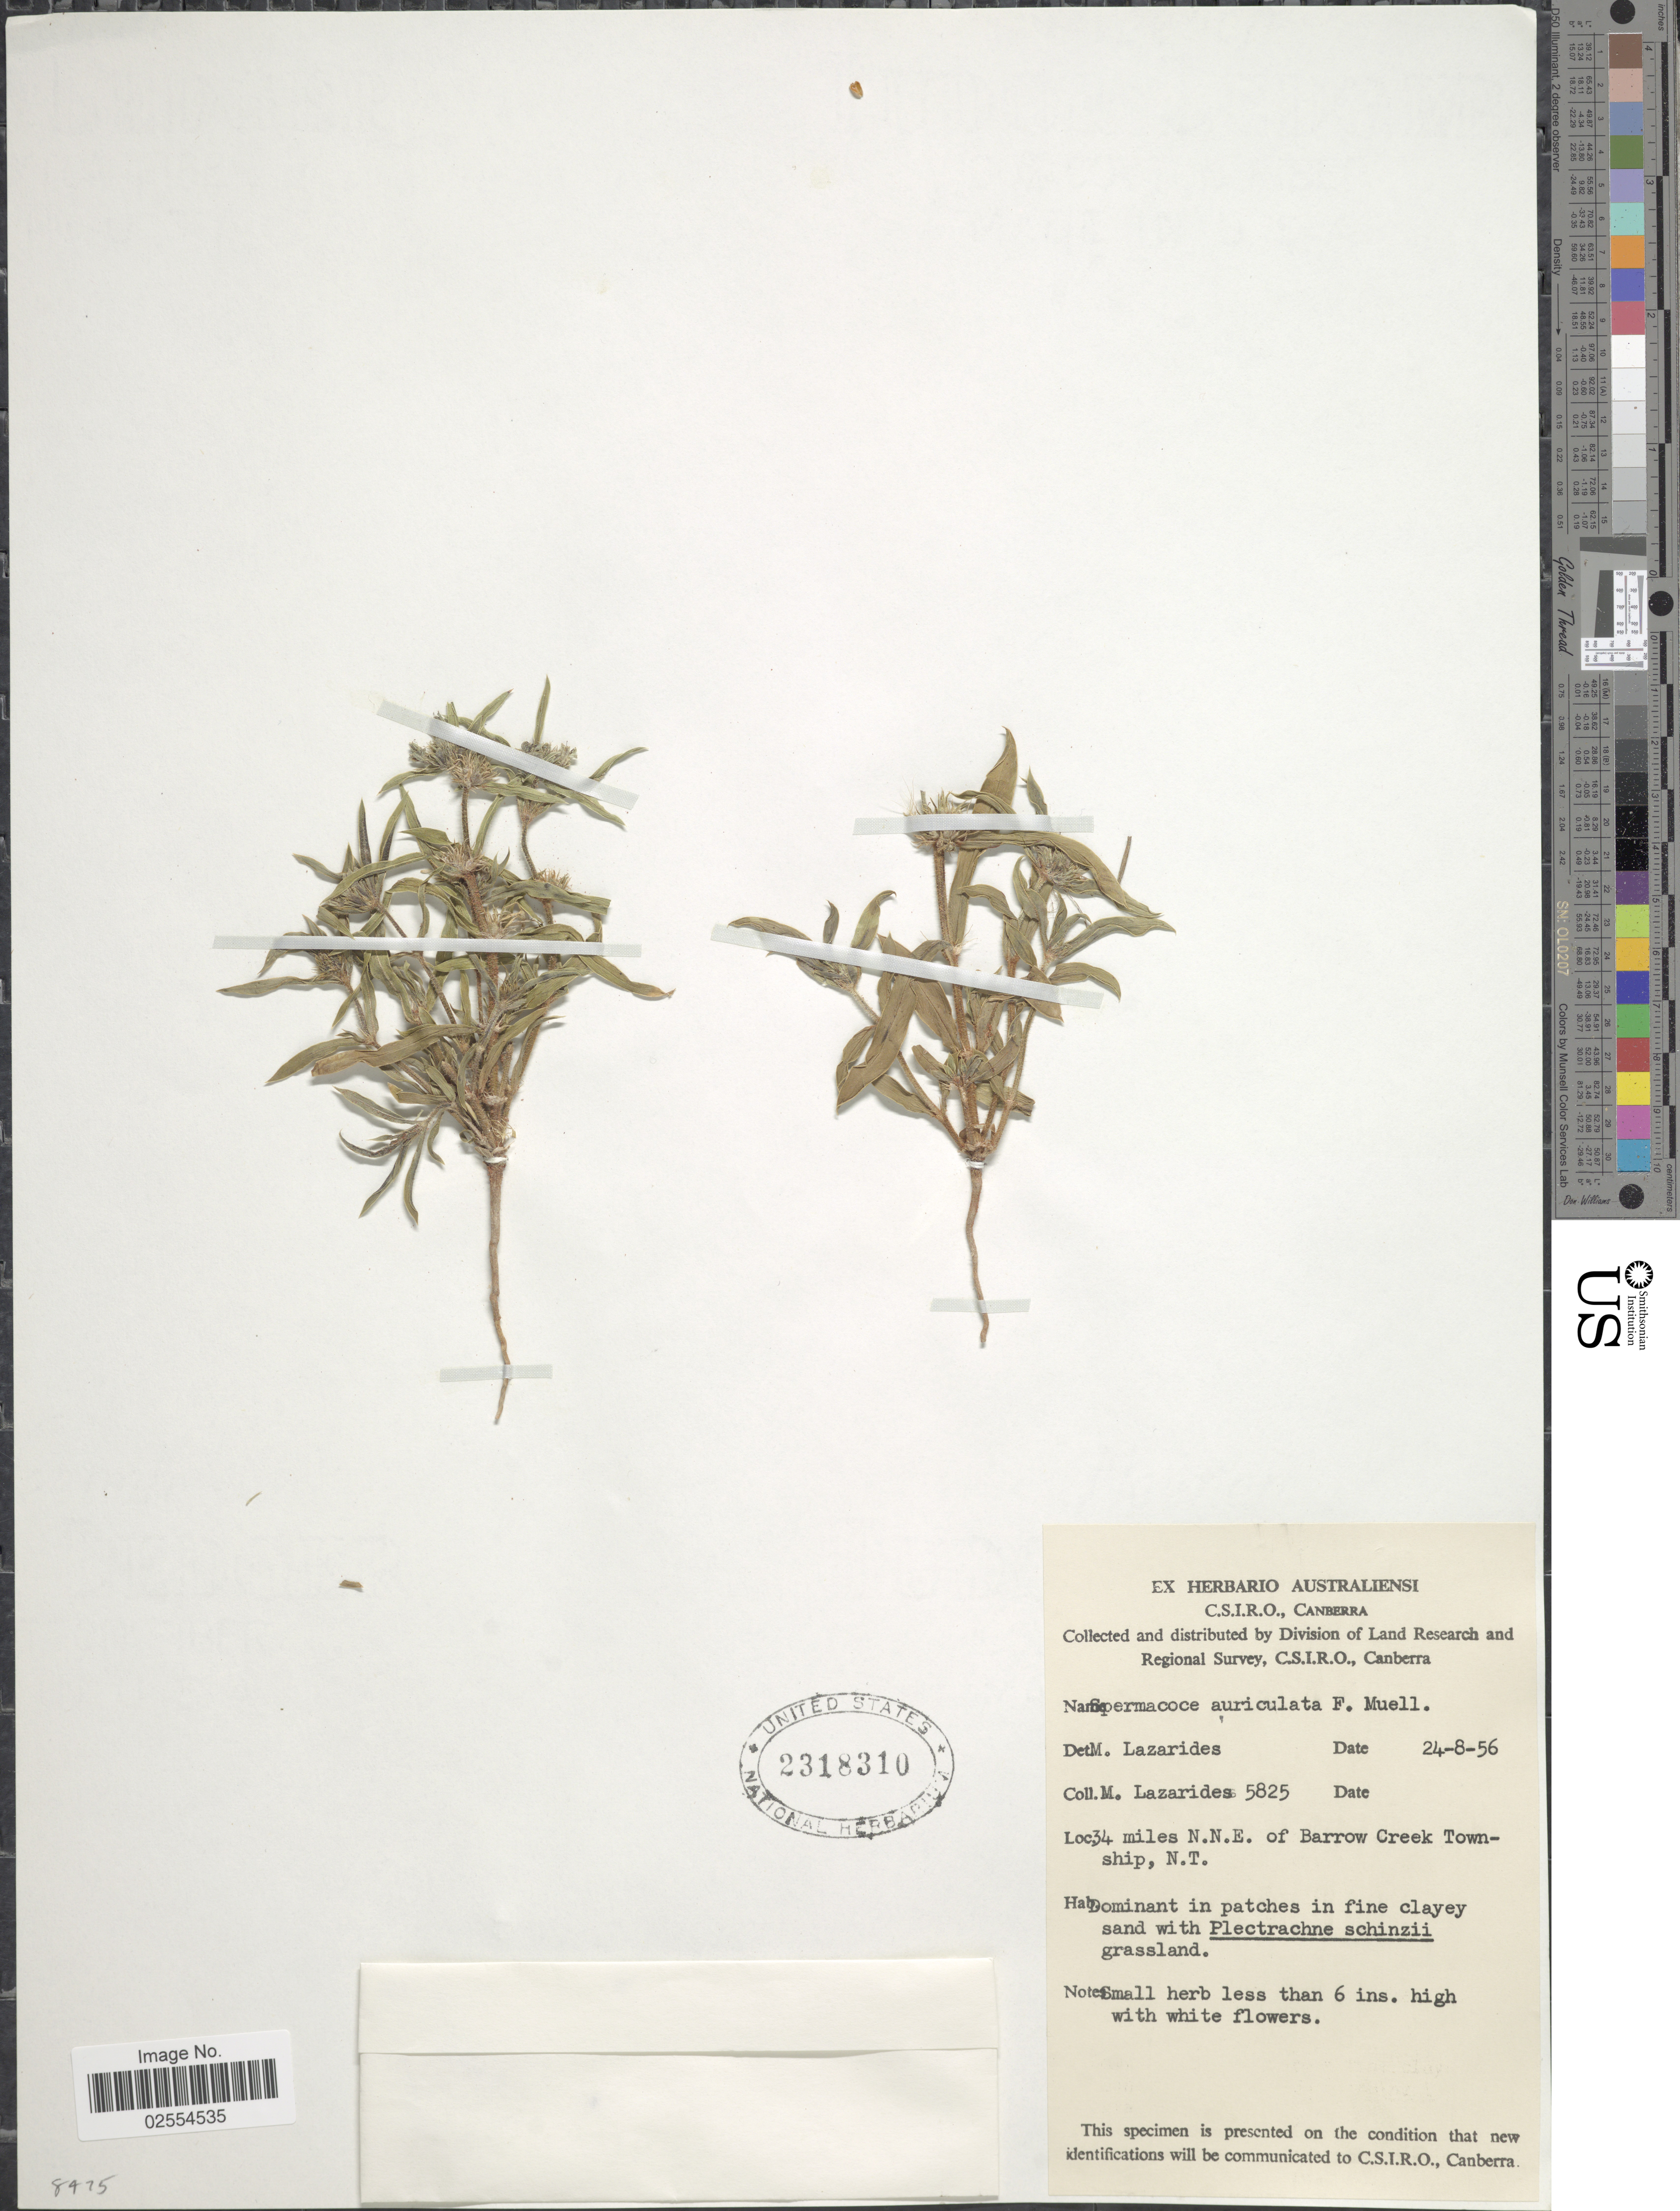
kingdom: Plantae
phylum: Tracheophyta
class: Magnoliopsida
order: Gentianales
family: Rubiaceae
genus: Spermacoce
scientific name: Spermacoce auriculata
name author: F. Muell.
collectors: M. Lazarides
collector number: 5825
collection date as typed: Transcribed d/m/y: 24/8/56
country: Australia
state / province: Northern Territory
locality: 34 miles N.N.E. of Barrow Creek Township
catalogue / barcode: US 2318310